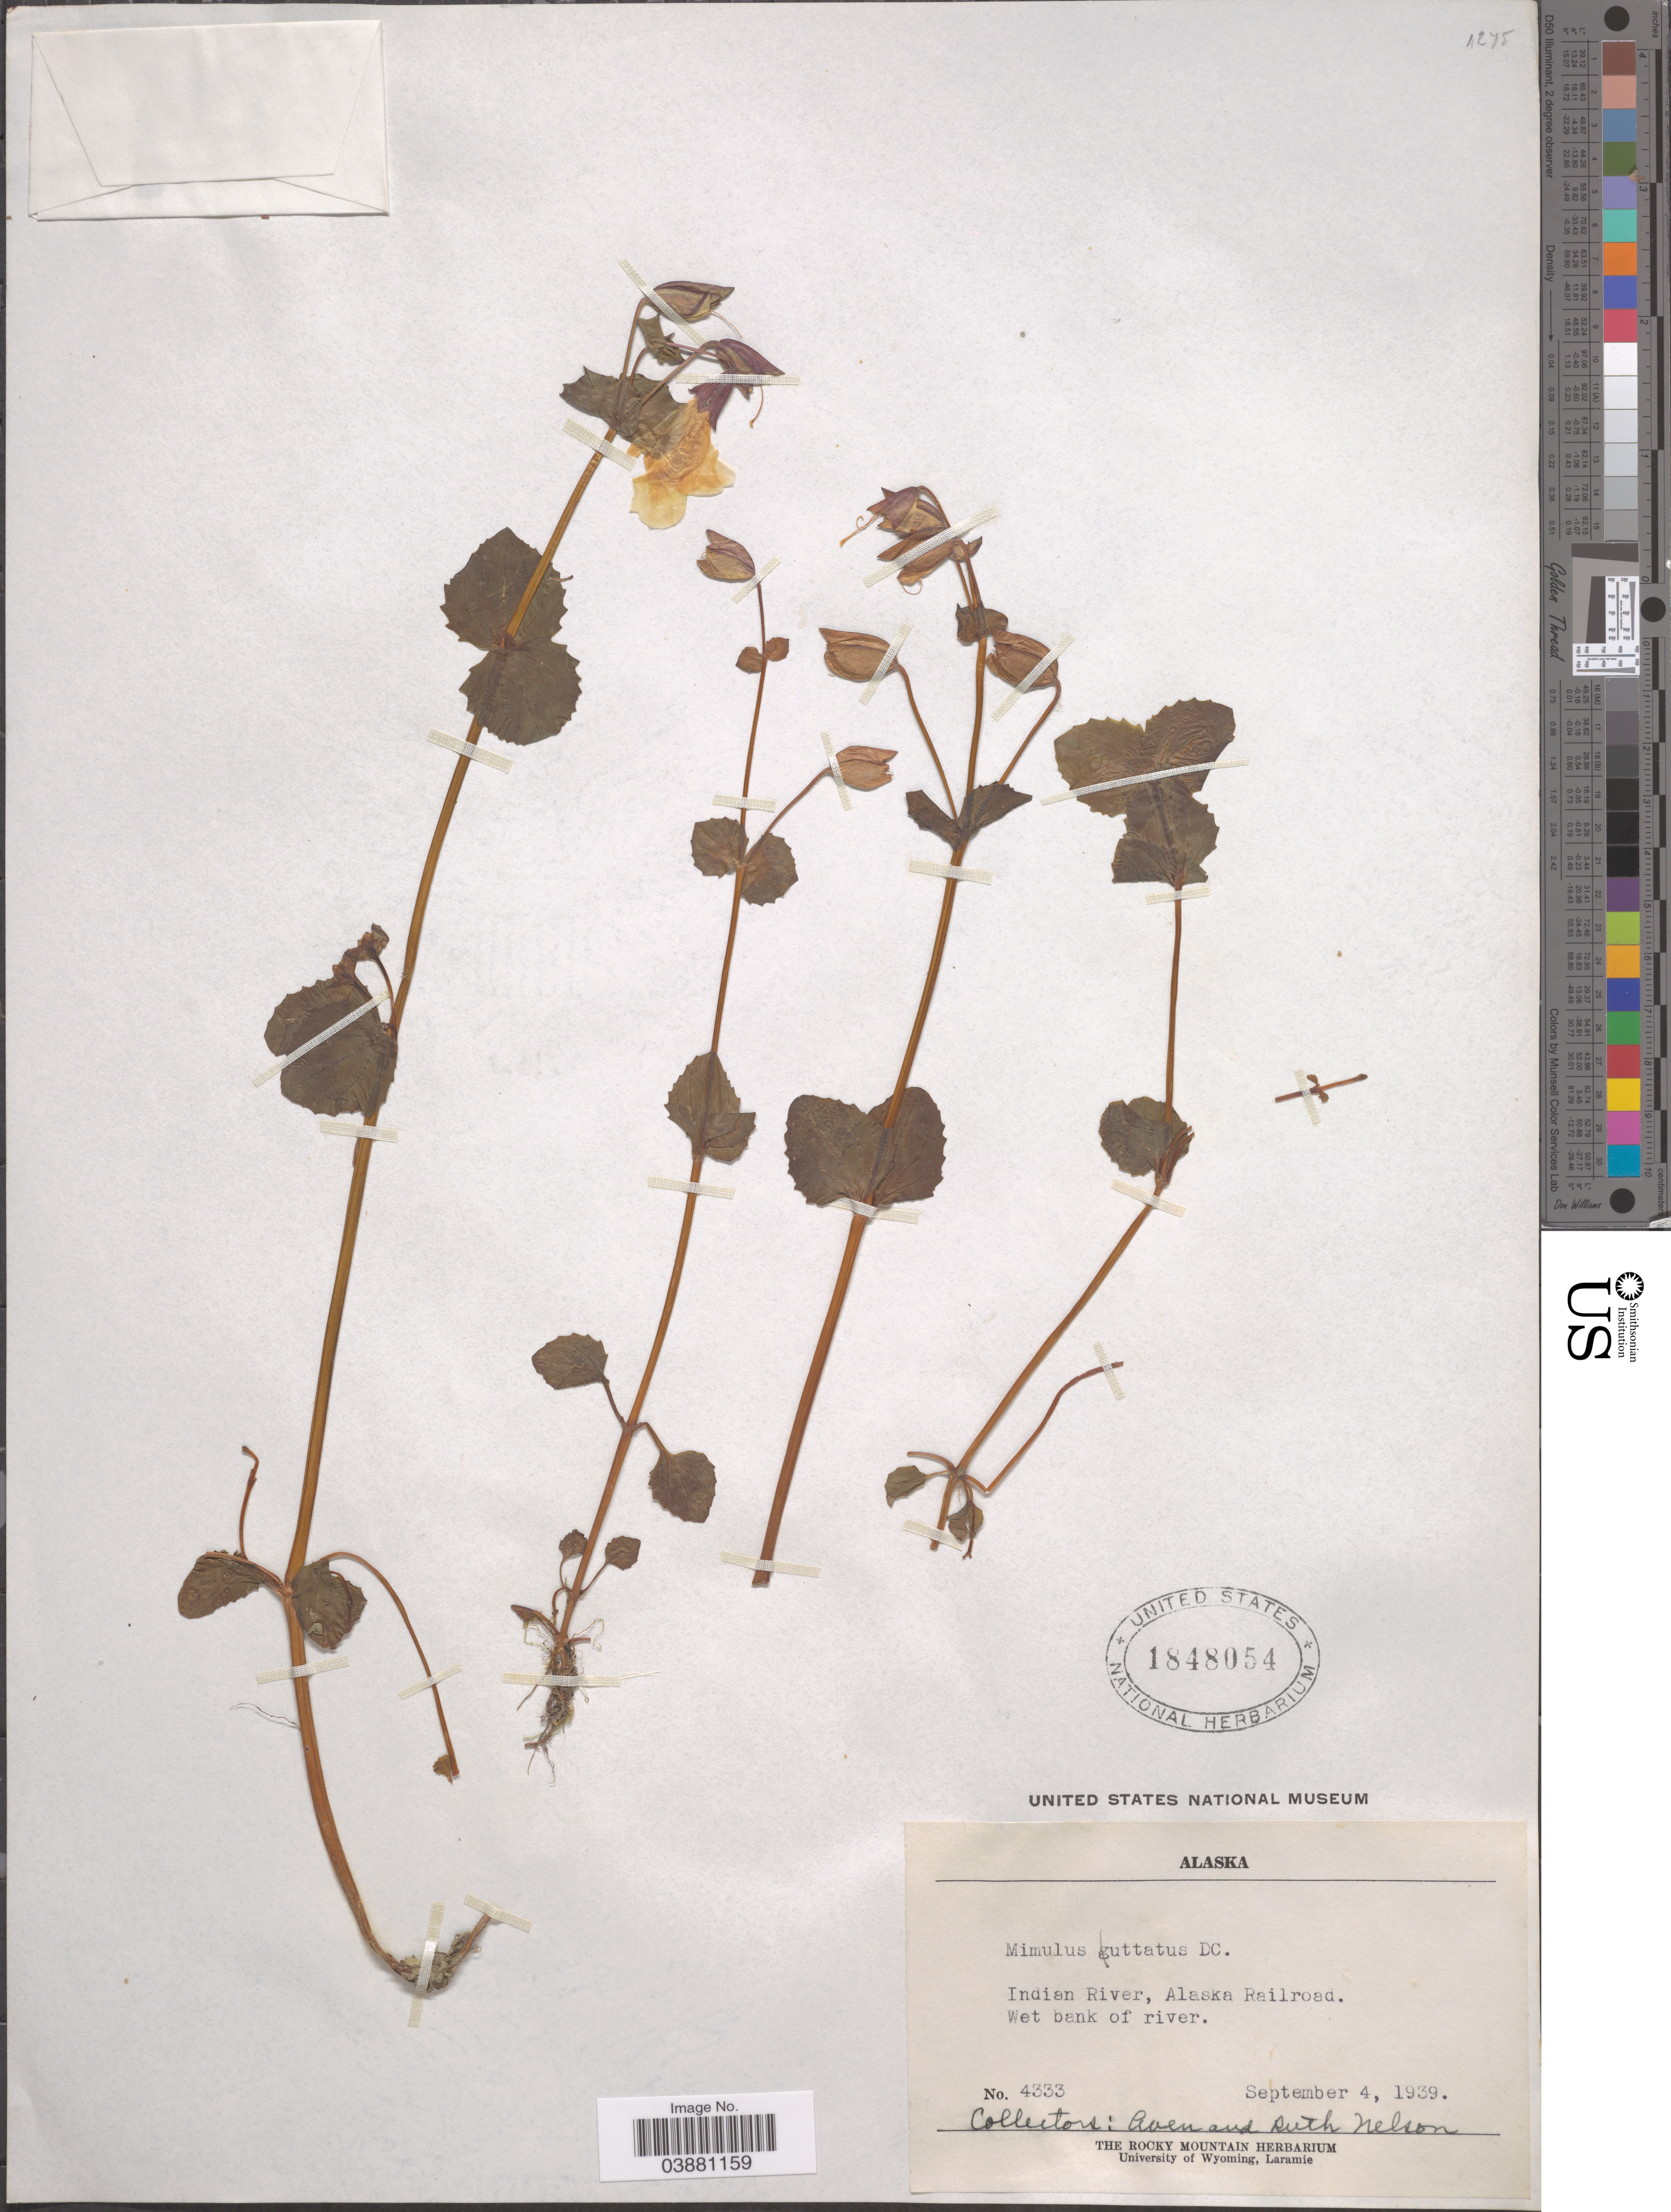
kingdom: Plantae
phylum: Tracheophyta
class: Magnoliopsida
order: Lamiales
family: Phrymaceae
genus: Mimulus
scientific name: Mimulus guttatus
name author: DC.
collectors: A. Nelson & R. A. Nelson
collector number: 4333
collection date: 1939-09-04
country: United States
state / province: Alaska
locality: Indian River, Alaska Railroad.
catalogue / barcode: US 1848054